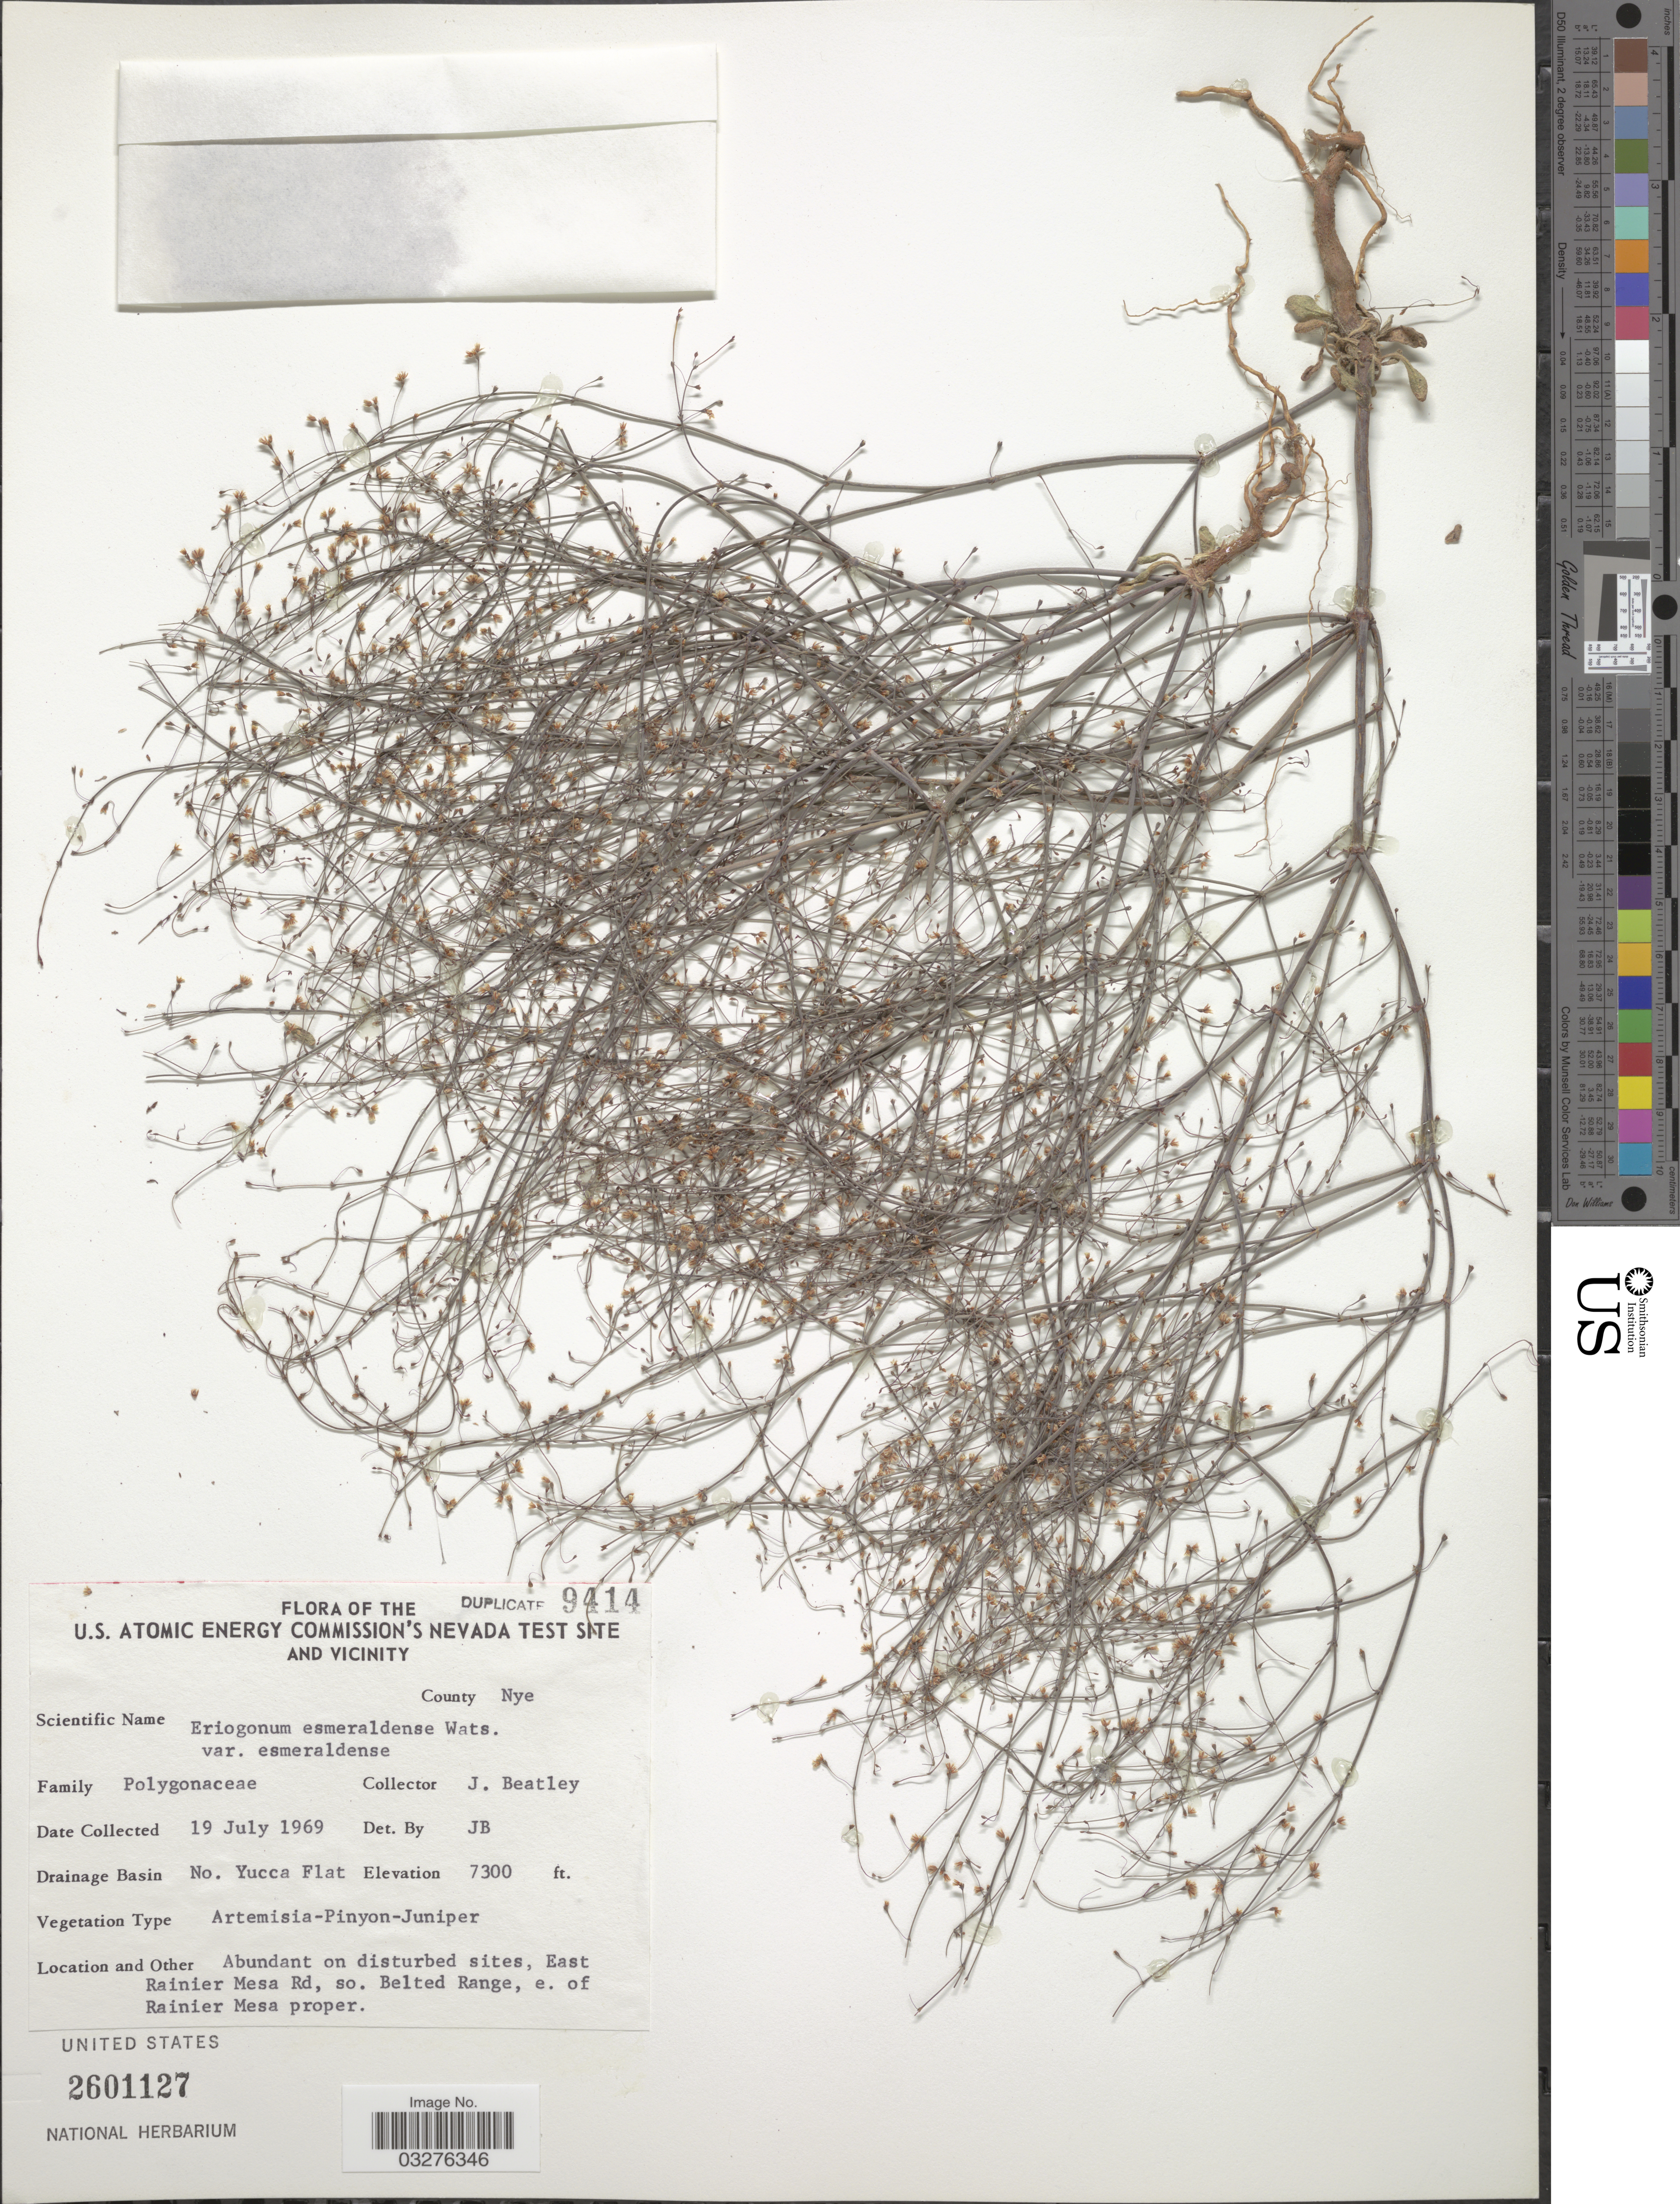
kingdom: Plantae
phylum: Tracheophyta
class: Magnoliopsida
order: Caryophyllales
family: Polygonaceae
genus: Eriogonum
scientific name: Eriogonum esmeraldense var. esmeraldense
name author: S. Watson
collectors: J. C. Beatley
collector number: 9414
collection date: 1969-07-19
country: United States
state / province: Nevada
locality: U.S. Atomic Energy Commission's Nevada Test Site and vicinity, County Nye, Drainage Basin No. Yucca Flat, East Rainier Mesa Rd, so. Belted Range, e. of Rainier Mesa proper.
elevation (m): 2225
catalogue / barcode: US 2601127